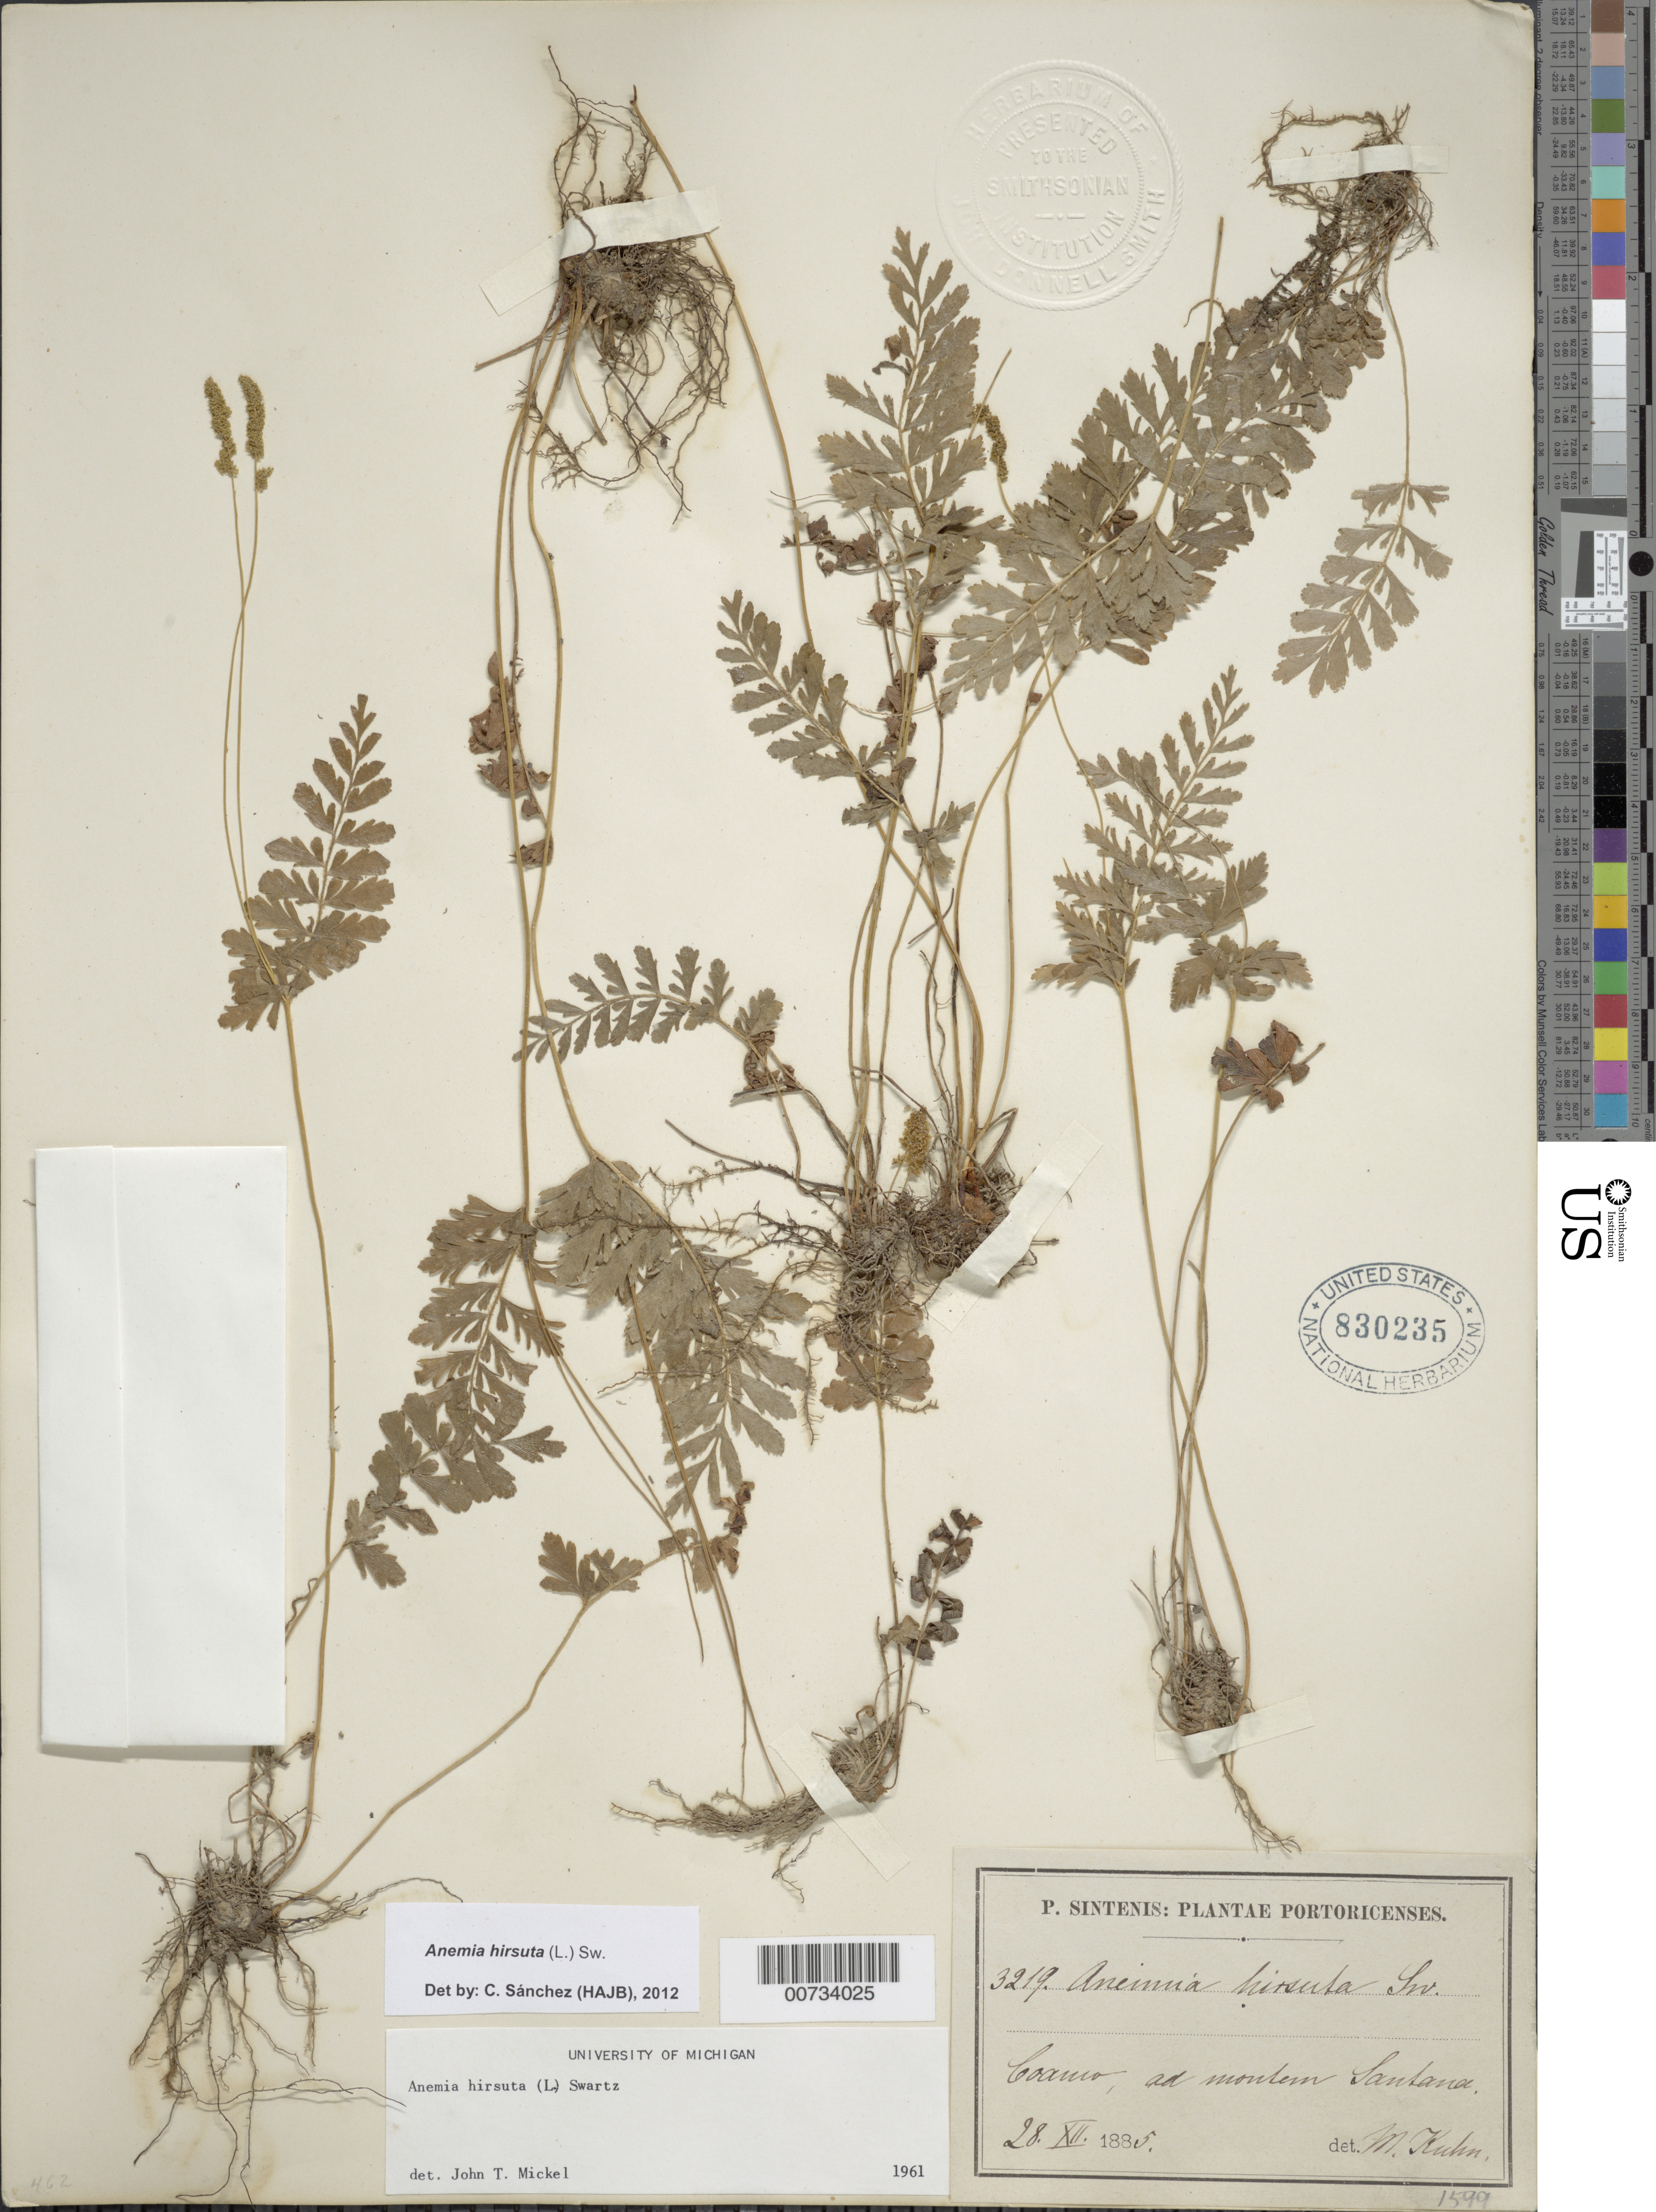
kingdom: Plantae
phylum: Tracheophyta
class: Polypodiopsida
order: Schizaeales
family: Anemiaceae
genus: Anemia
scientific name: Anemia hirsuta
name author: (L.) Sw.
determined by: Mickel, J. T., (NY), New York Botanical Garden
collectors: P. Sintenis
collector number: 3219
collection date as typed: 28 Dec 1885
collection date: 1885-12-28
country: Puerto Rico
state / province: Coamo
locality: Coamo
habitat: Ad montem Santana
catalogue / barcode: US 830235